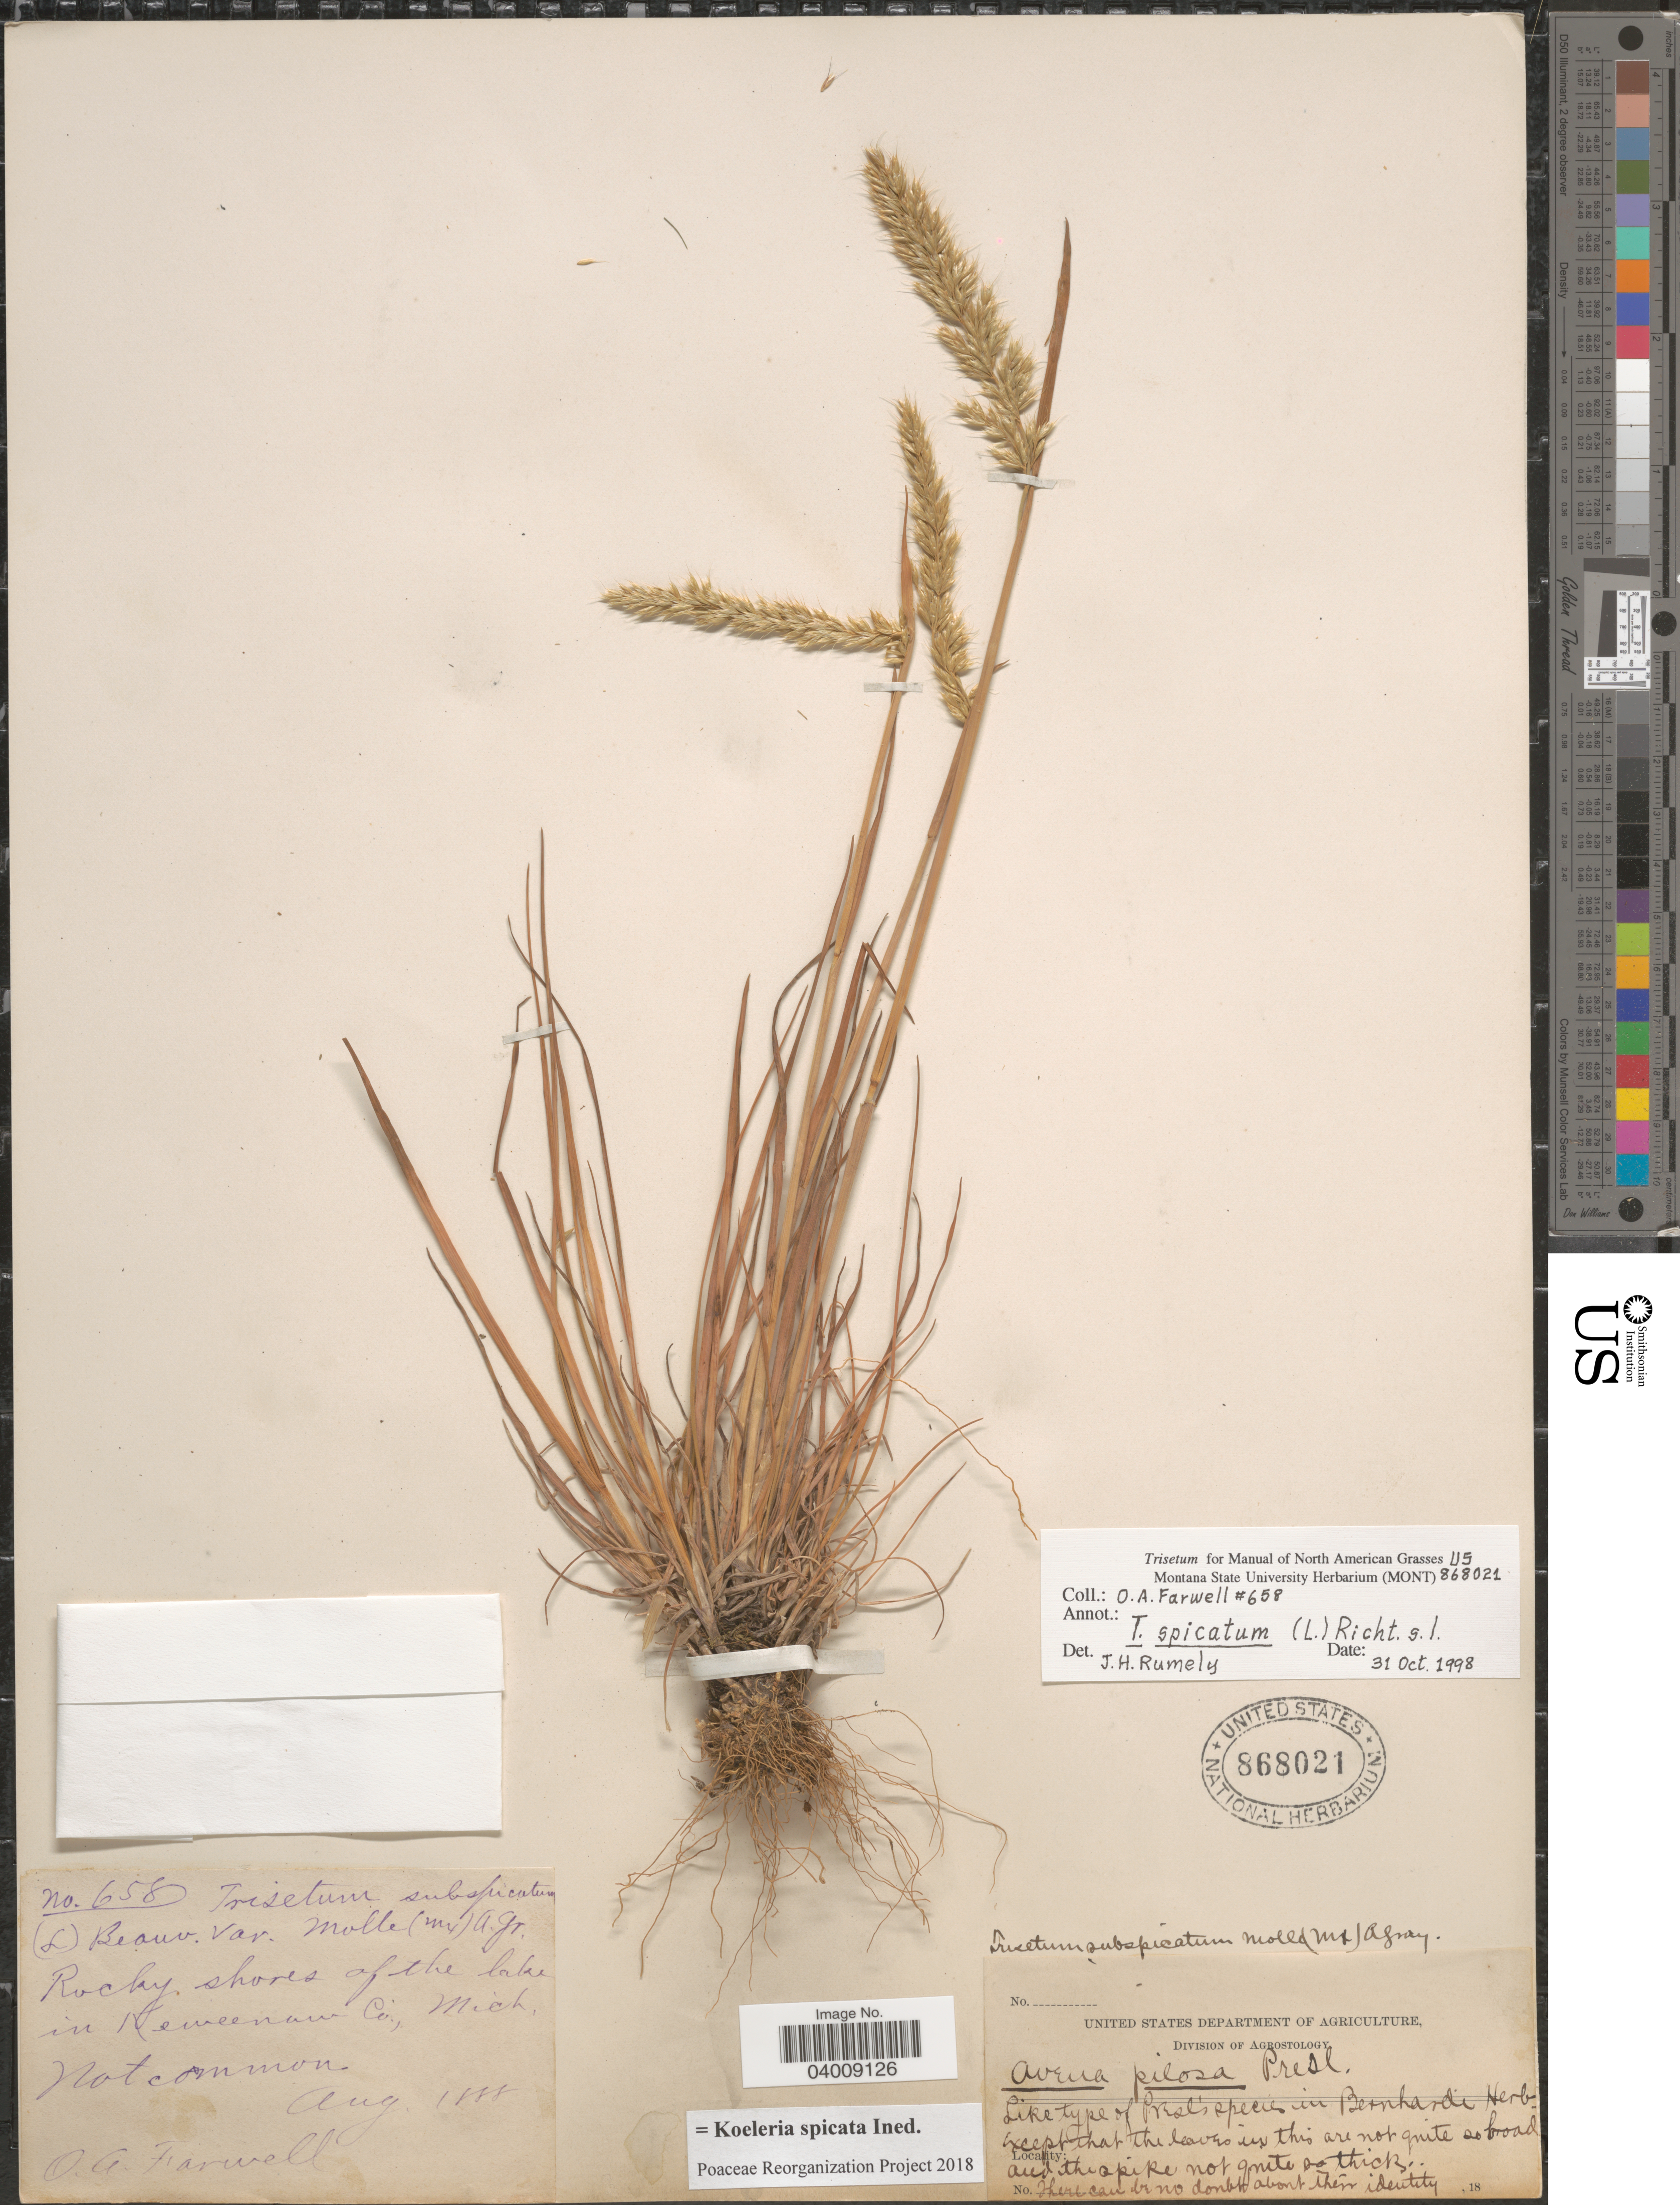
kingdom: Plantae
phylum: Tracheophyta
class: Liliopsida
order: Poales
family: Poaceae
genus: Koeleria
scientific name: Koeleria spicata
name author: (L.) Barberá et al.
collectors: O. Farwell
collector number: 658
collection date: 1888-08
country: United States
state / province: Michigan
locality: Rocky shores of the lake in Keweenaw Co.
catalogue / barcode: US 868021